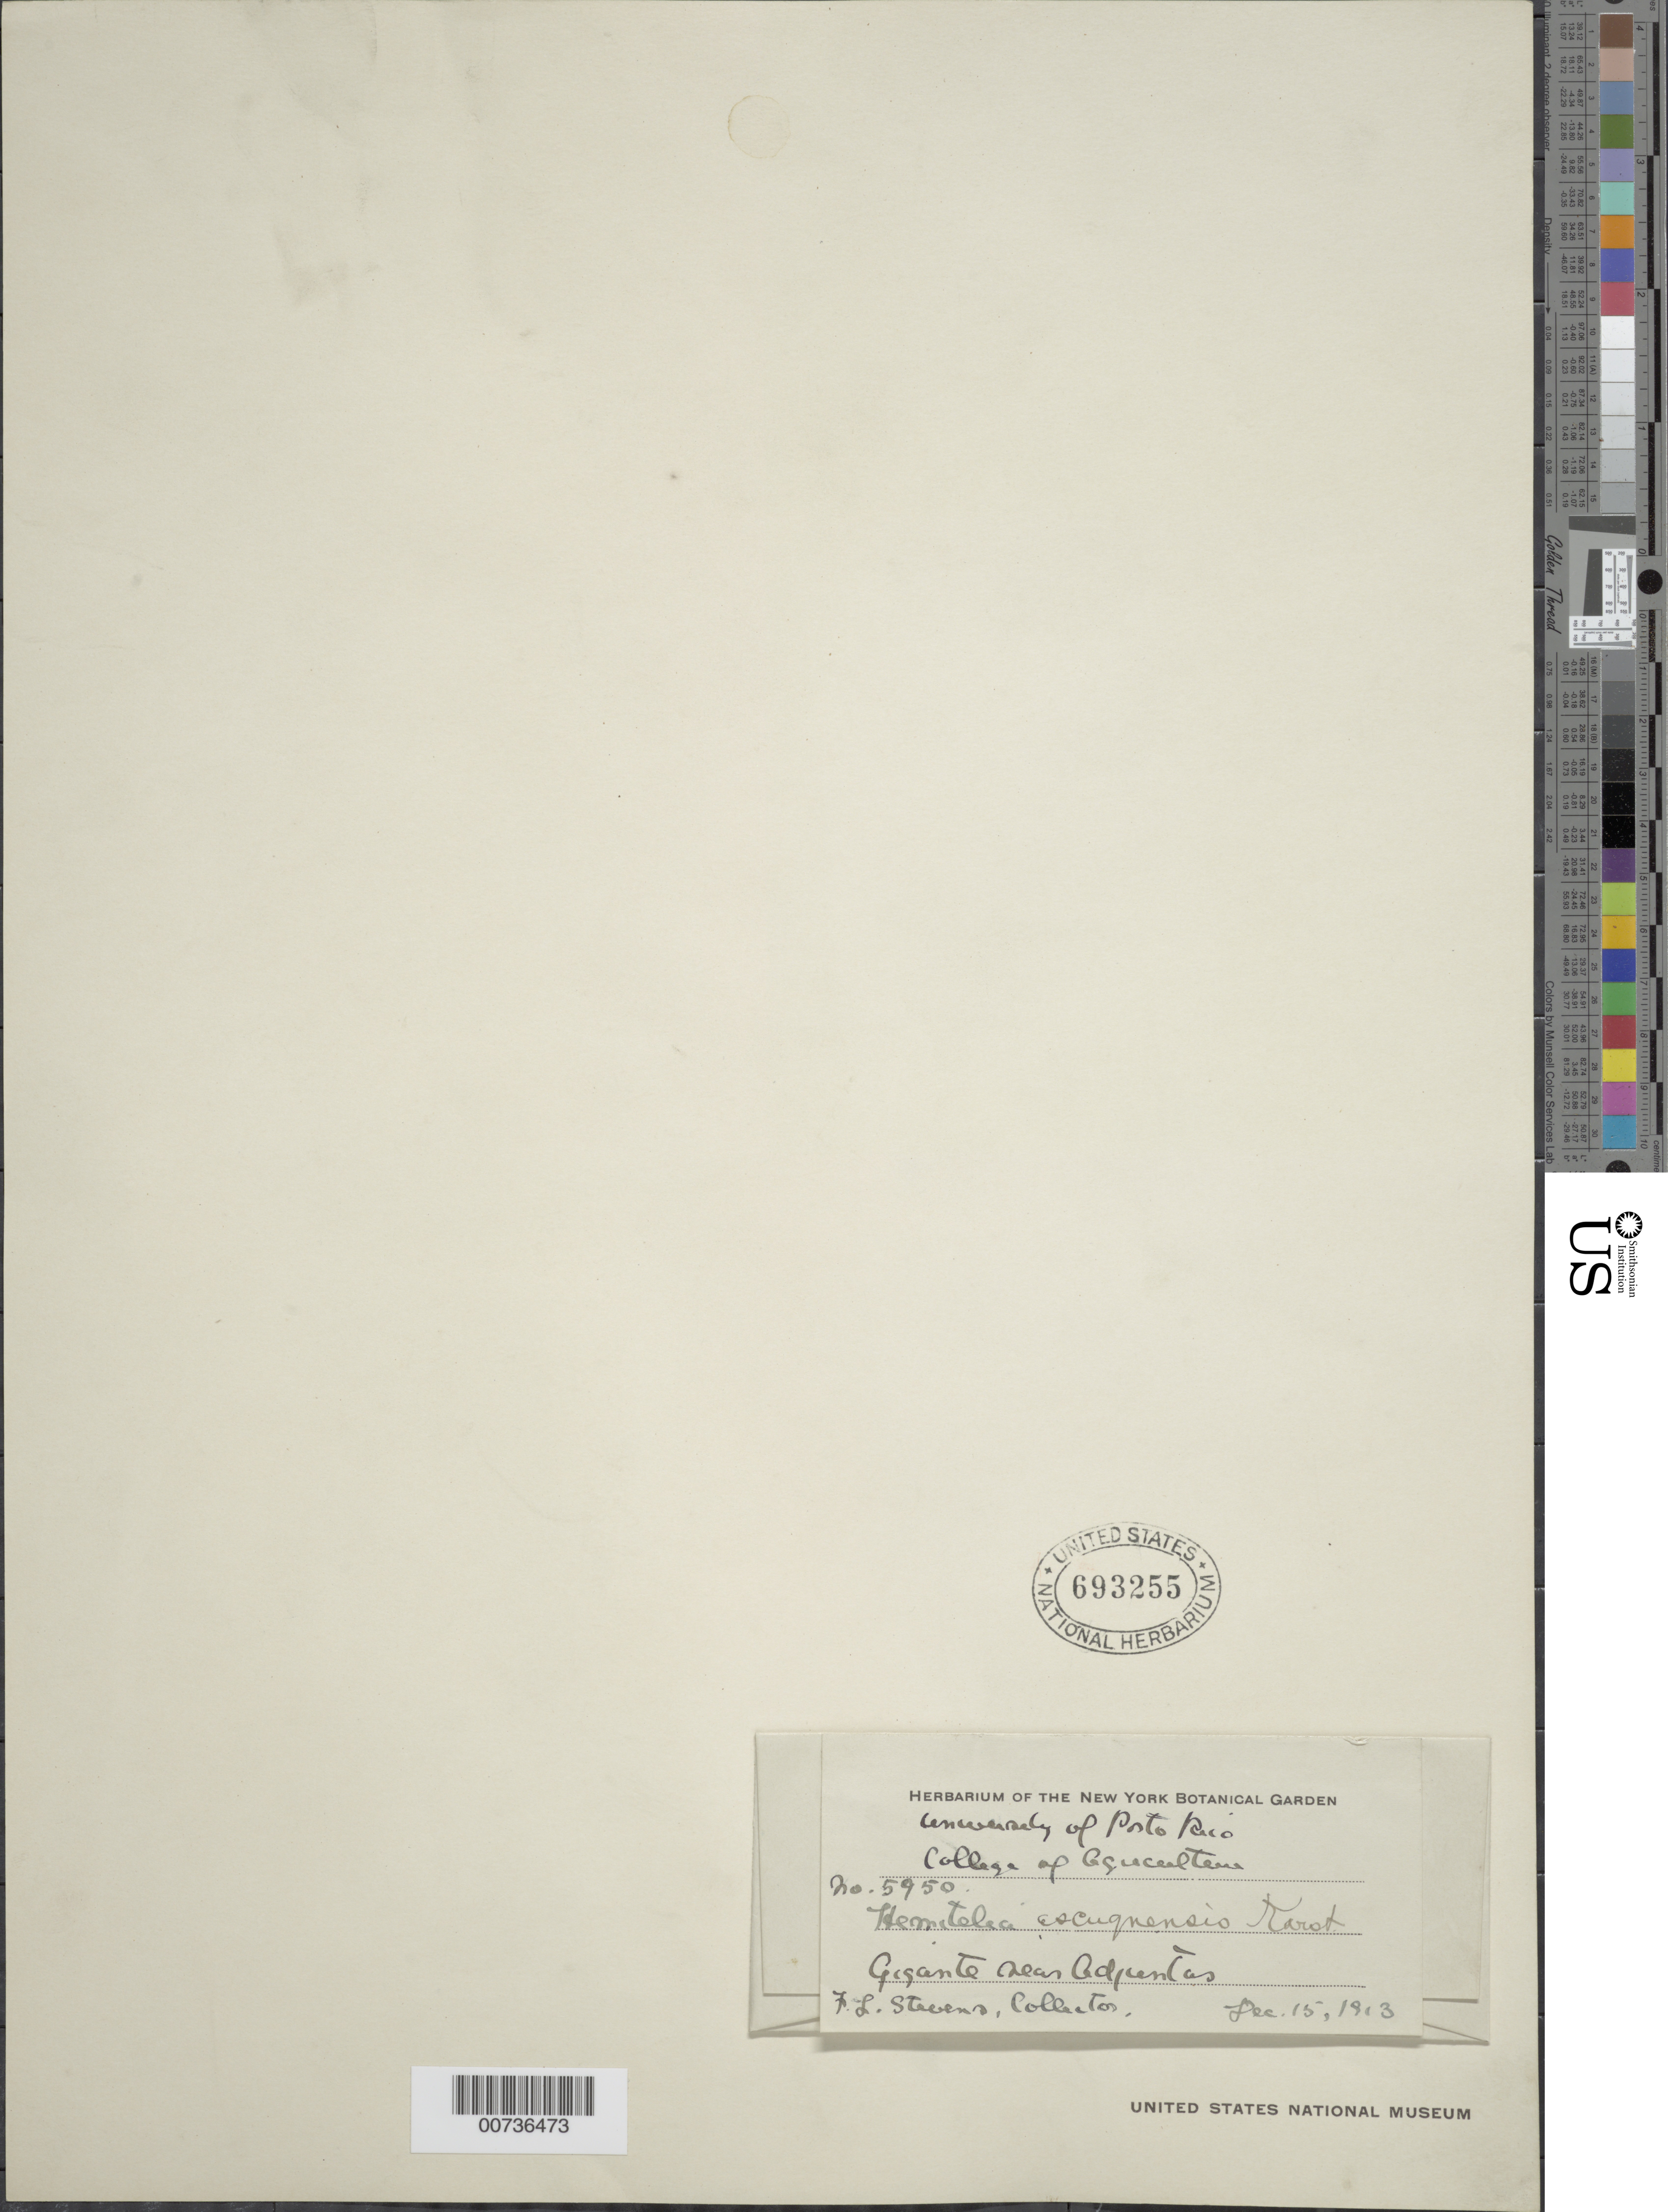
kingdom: Plantae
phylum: Tracheophyta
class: Polypodiopsida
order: Cyatheales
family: Cyatheaceae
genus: Cyathea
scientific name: Cyathea andina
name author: Domin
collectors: F. L. Stevens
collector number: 5950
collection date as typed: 15 Dec 1913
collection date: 1913-12-15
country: Puerto Rico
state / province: Adjuntas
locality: Gigante near Adjuntas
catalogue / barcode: US 693255